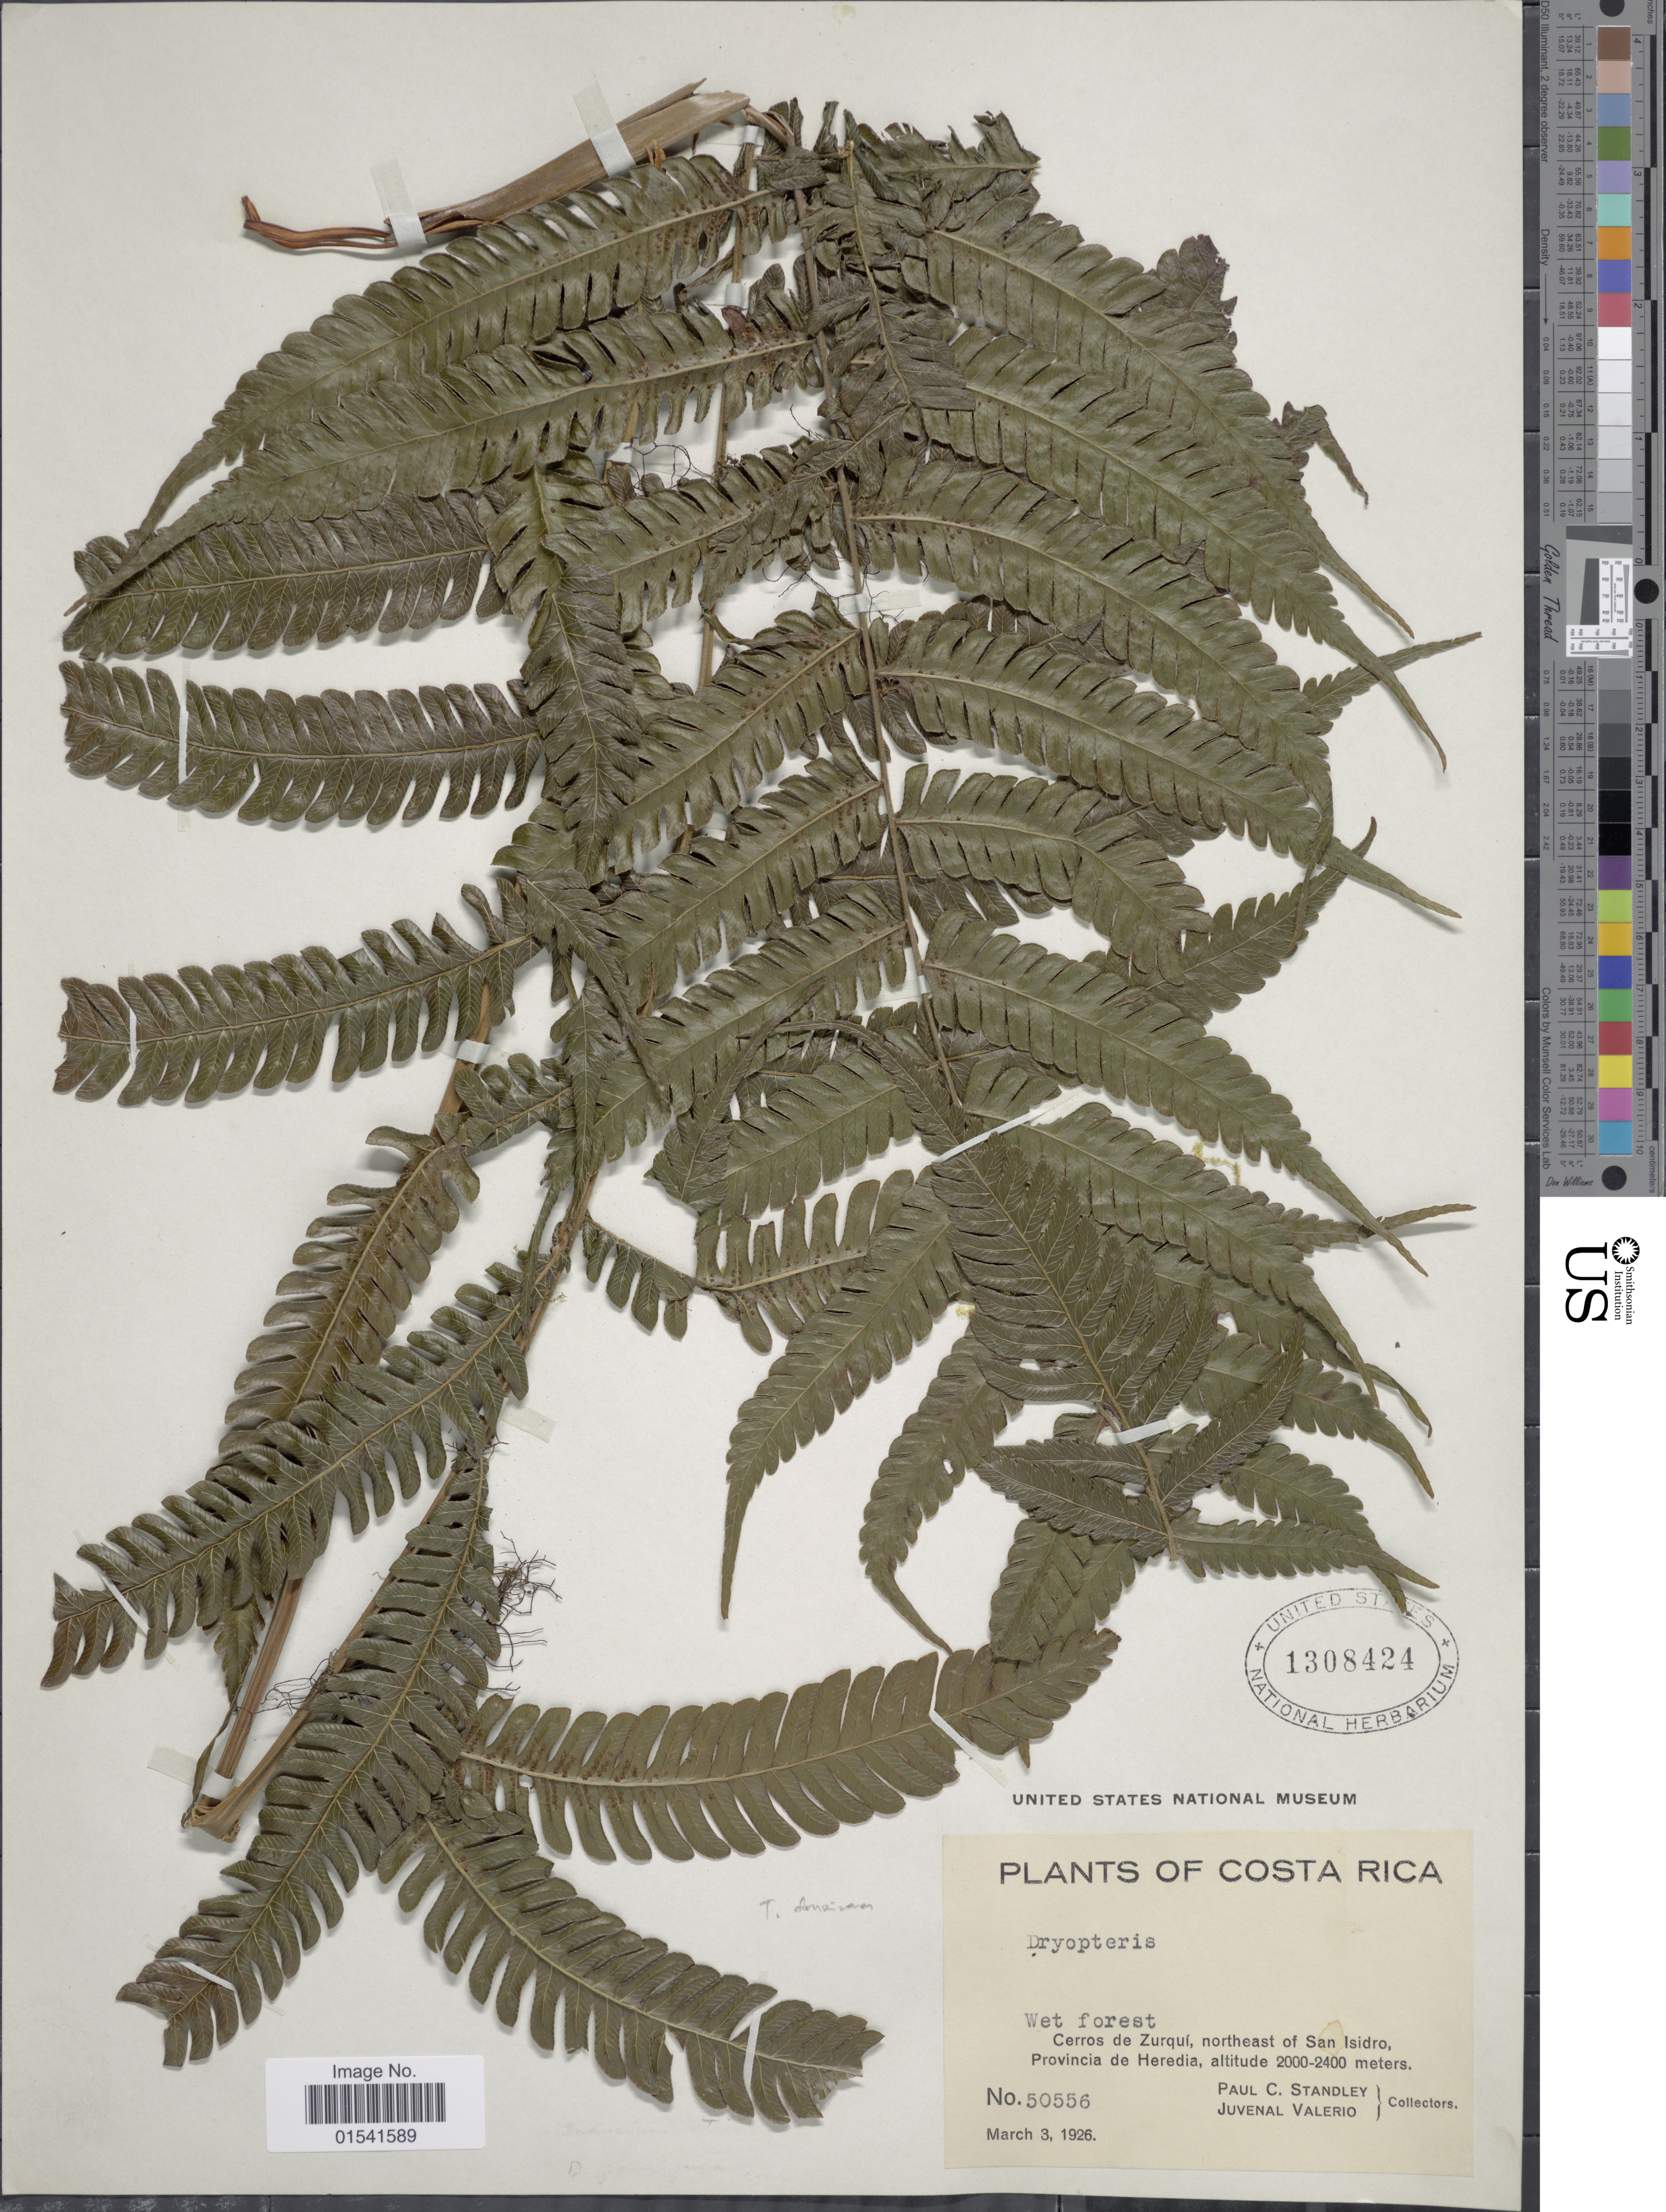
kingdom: Plantae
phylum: Tracheophyta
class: Polypodiopsida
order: Polypodiales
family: Thelypteridaceae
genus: Steiropteris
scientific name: Steiropteris leprieurii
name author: (Hook. f.) Pic. Serm.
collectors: P. C. Standley & J. Valerio R.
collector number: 50556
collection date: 1926-03-03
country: Costa Rica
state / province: Heredia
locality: Cerros de Zurqui, northeast of San Isidro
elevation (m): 2000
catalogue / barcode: US 1308424